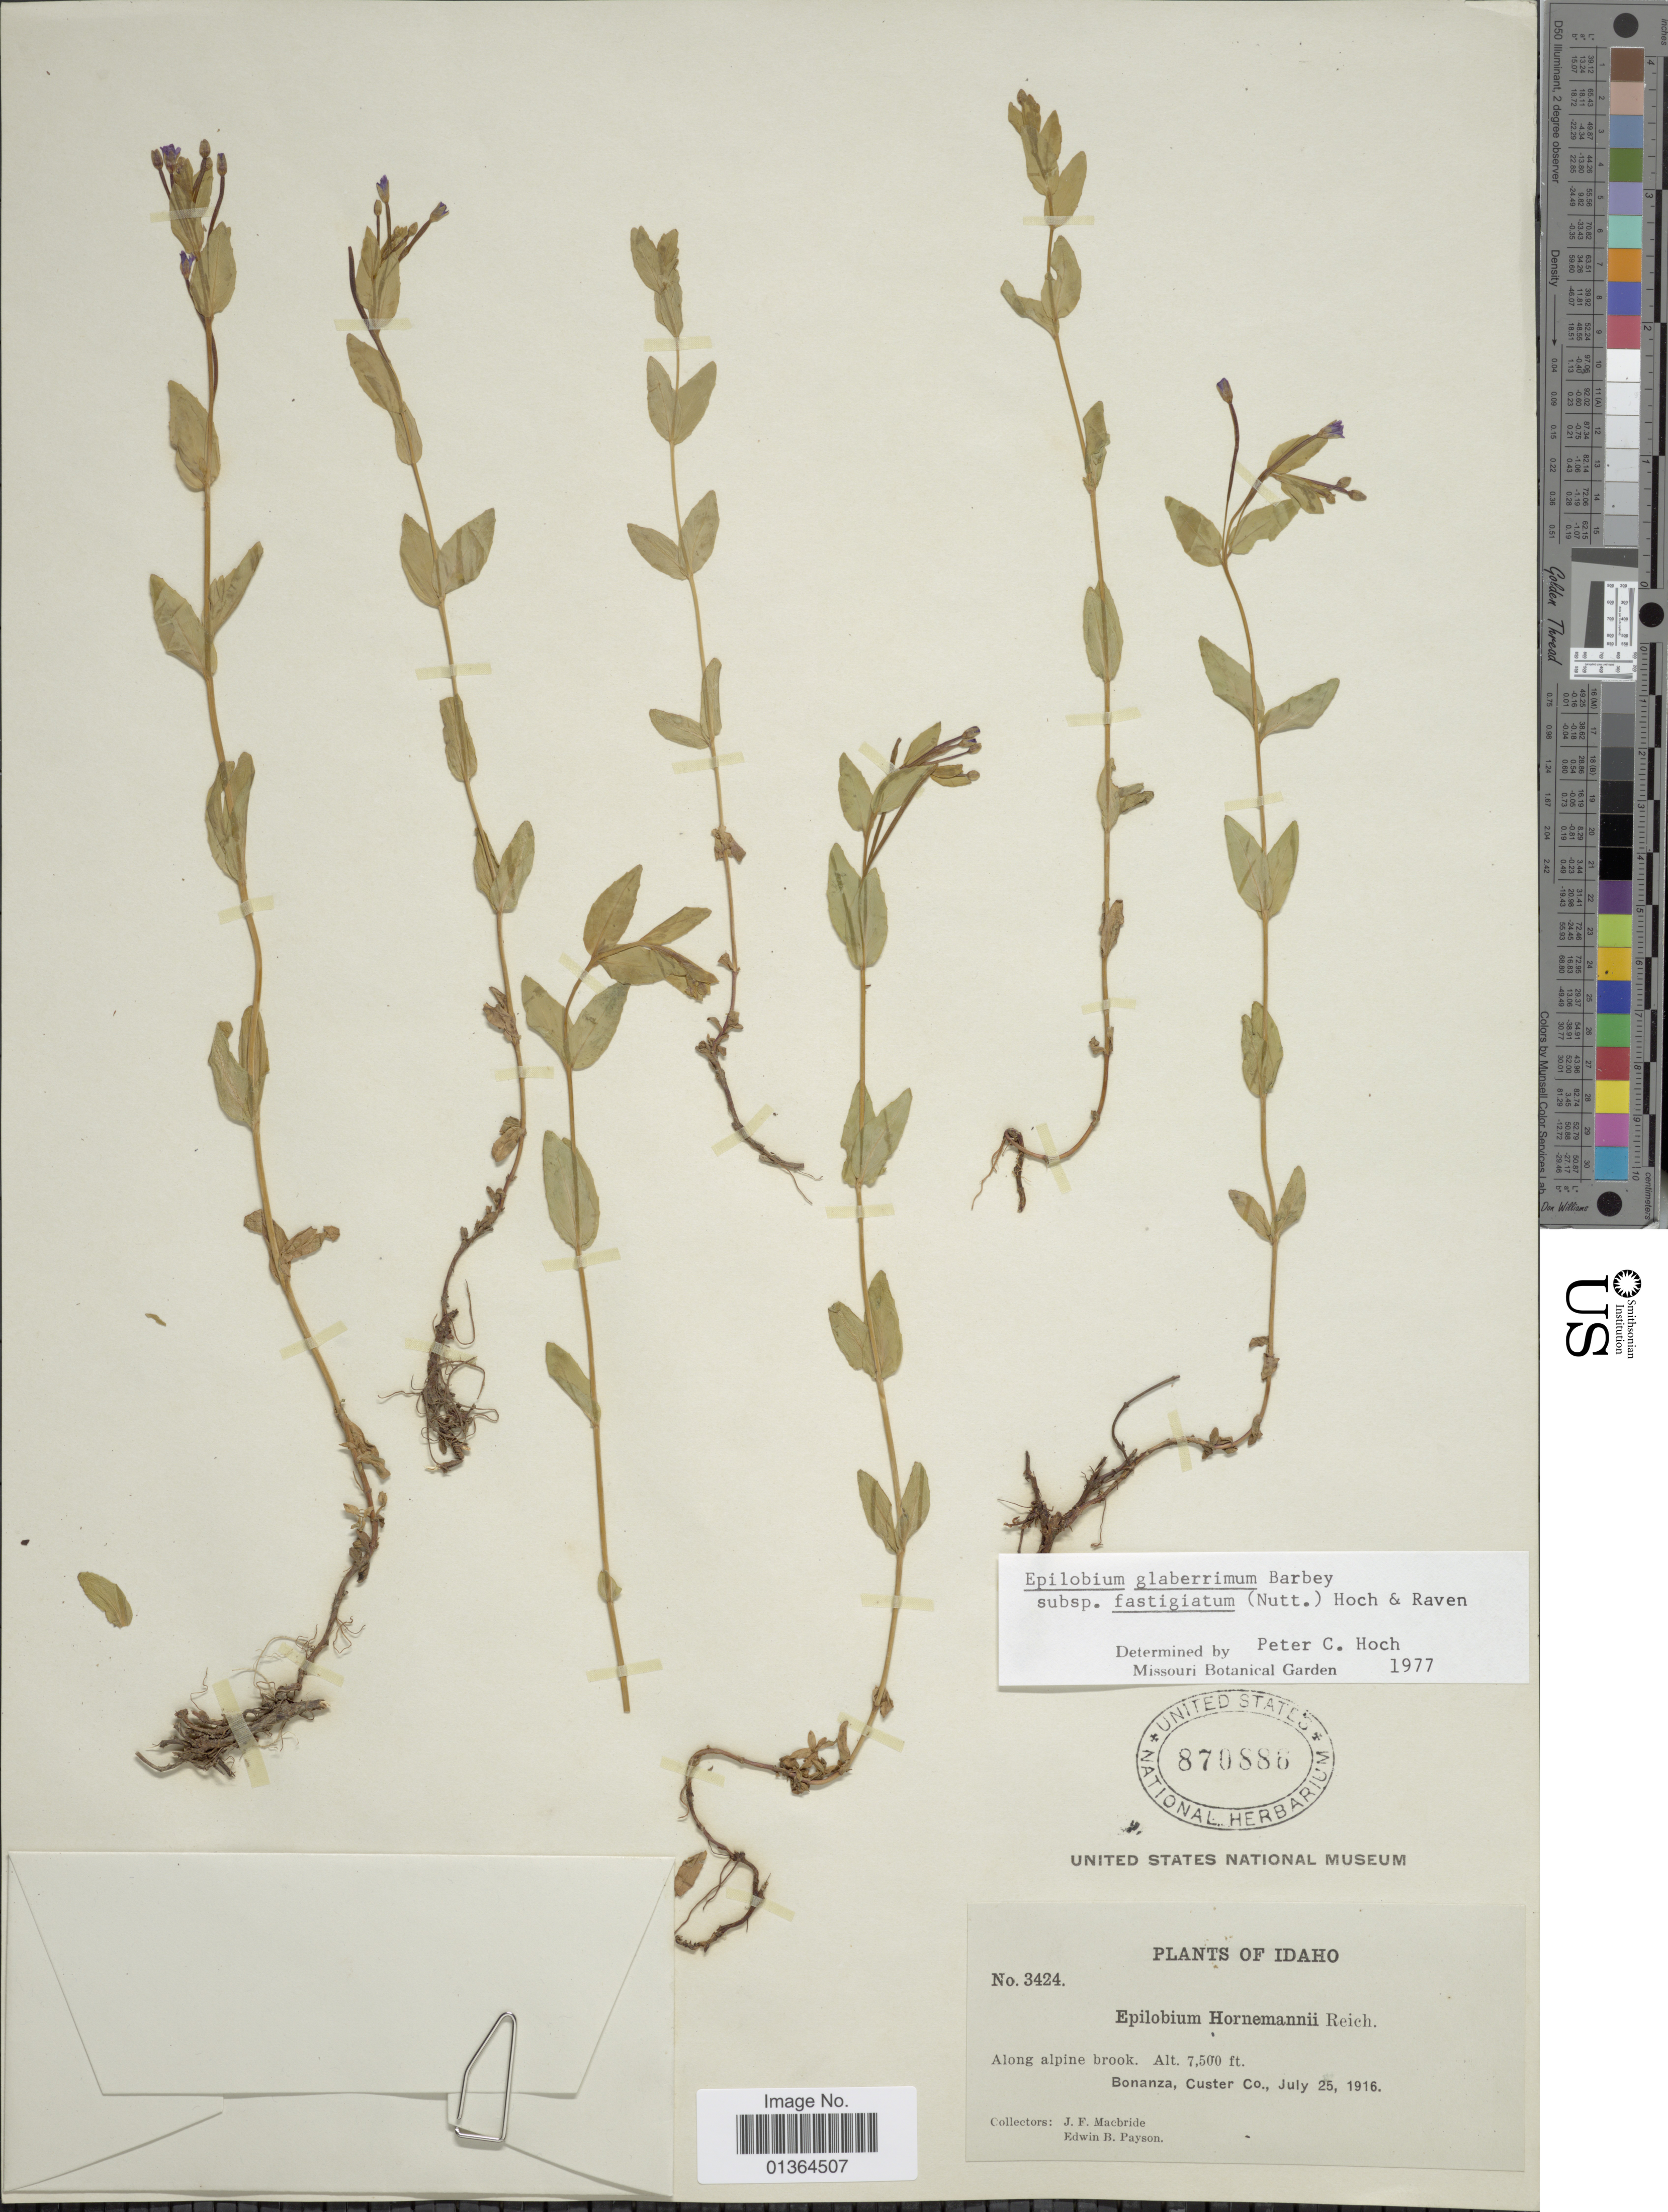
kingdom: Plantae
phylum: Tracheophyta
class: Magnoliopsida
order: Myrtales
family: Onagraceae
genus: Epilobium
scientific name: Epilobium glaberrimum subsp. fastigiatum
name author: (Nutt.) Hoch & P.H. Raven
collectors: J. F. Macbride & E. B. Payson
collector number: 3424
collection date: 1916-07-25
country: United States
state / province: Idaho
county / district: Custer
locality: Bonanza.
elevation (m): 2286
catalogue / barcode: US 870886